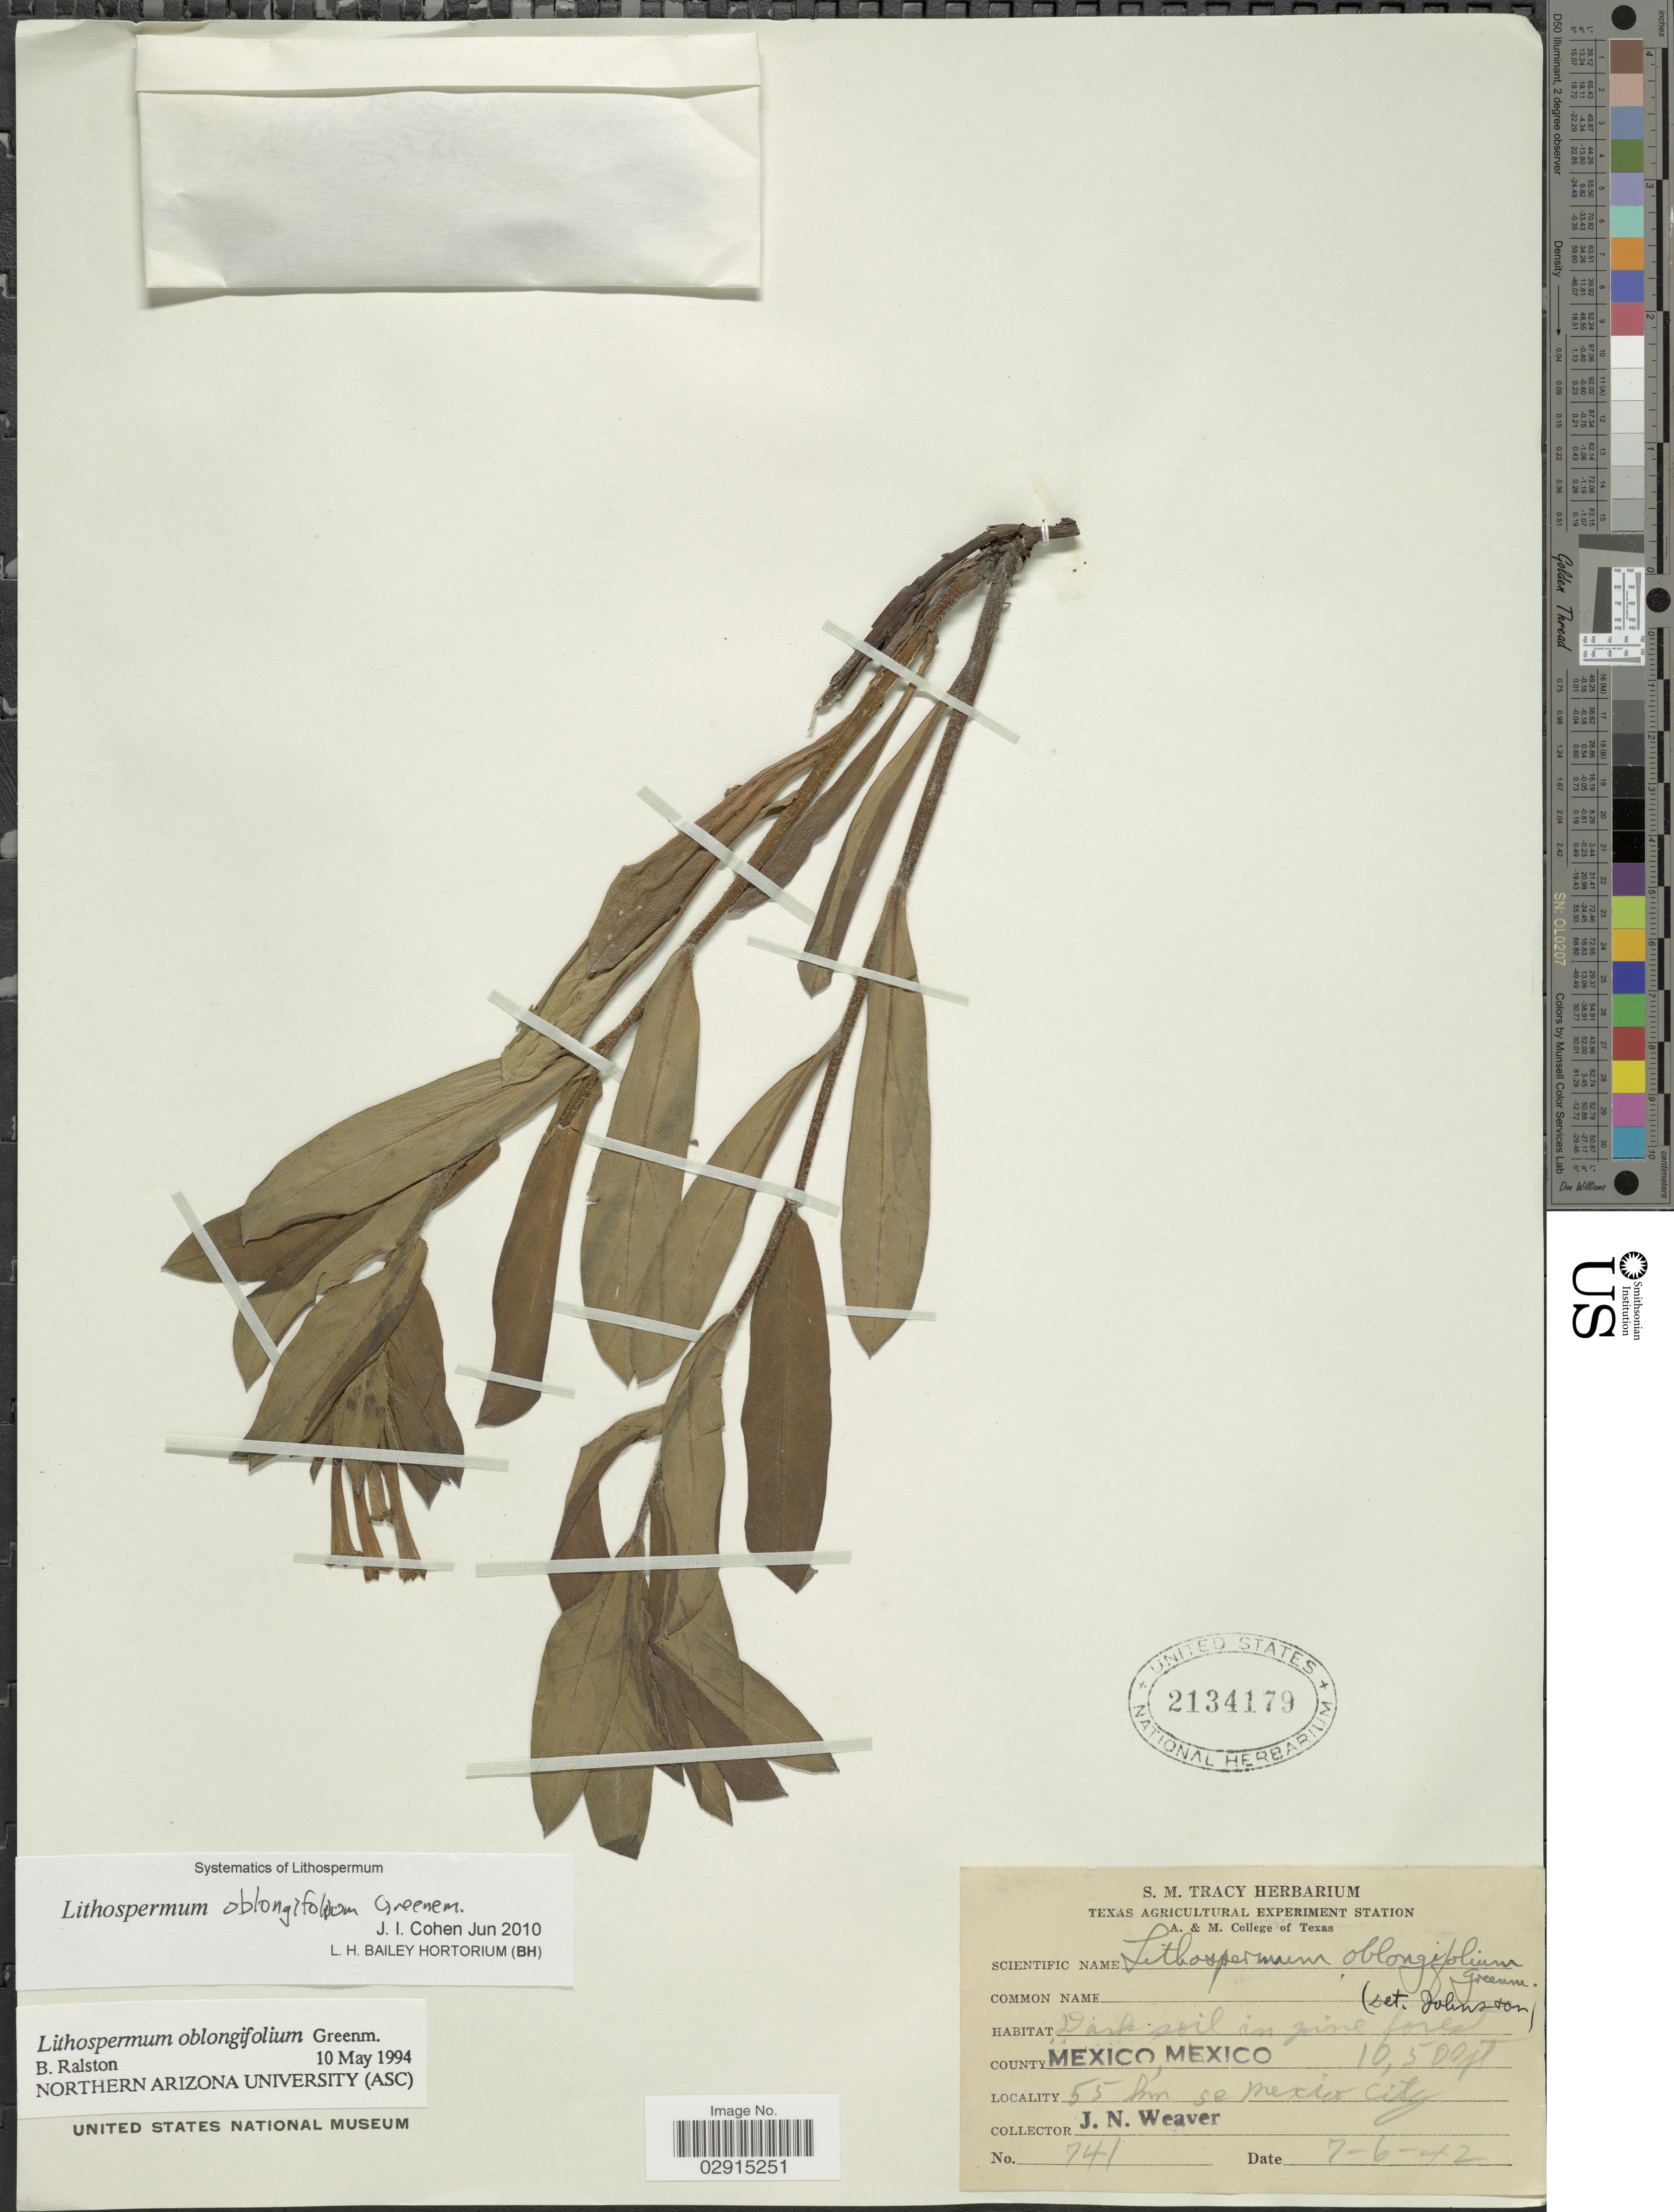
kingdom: Plantae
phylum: Tracheophyta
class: Magnoliopsida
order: Boraginales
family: Boraginaceae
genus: Lithospermum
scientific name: Lithospermum oblongifolium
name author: Greenm.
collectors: J. N. Weaver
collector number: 741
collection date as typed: Transcribed d/m/y: 7/6/42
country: Mexico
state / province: México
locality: County Mexico. 55 km SE Mexico City.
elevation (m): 3200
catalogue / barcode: US 2134179